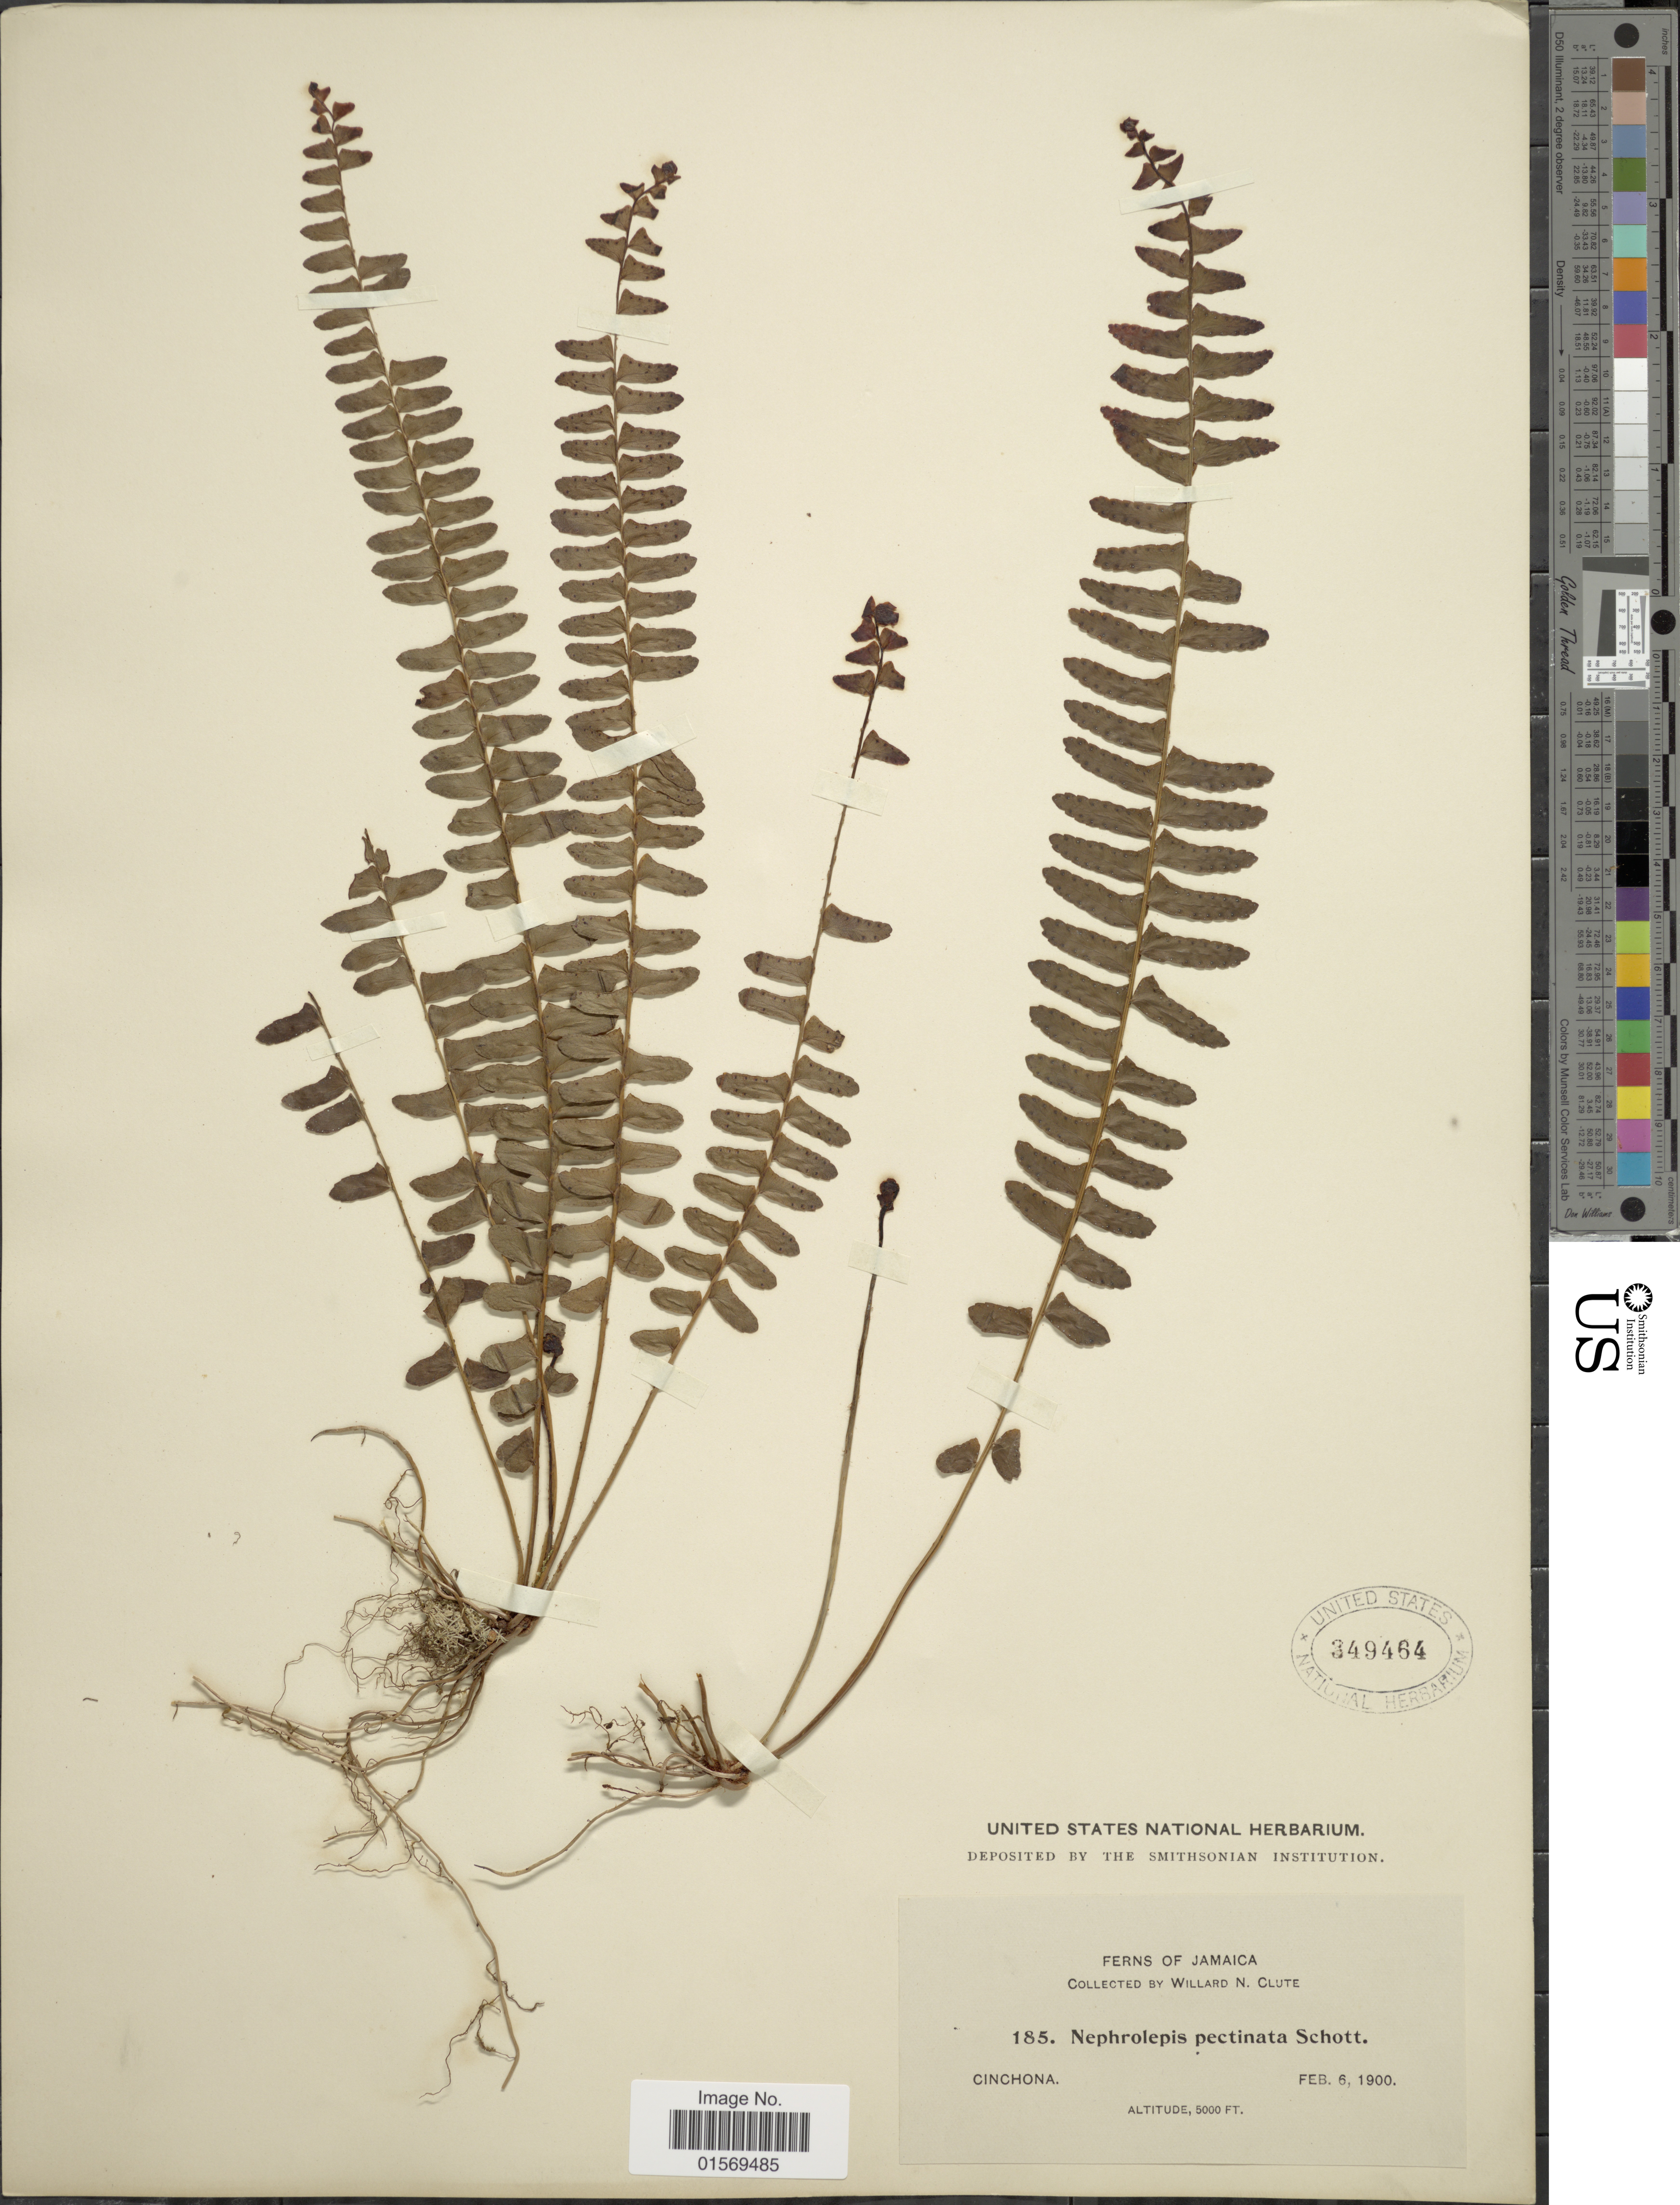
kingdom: Plantae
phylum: Tracheophyta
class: Polypodiopsida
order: Polypodiales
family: Nephrolepidaceae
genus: Nephrolepis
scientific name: Nephrolepis pectinata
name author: (Willd.) Schott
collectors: W. N. Clute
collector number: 185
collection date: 1900-02-06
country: Jamaica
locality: Jamaica, Cinchona.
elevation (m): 1524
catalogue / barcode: US 349464